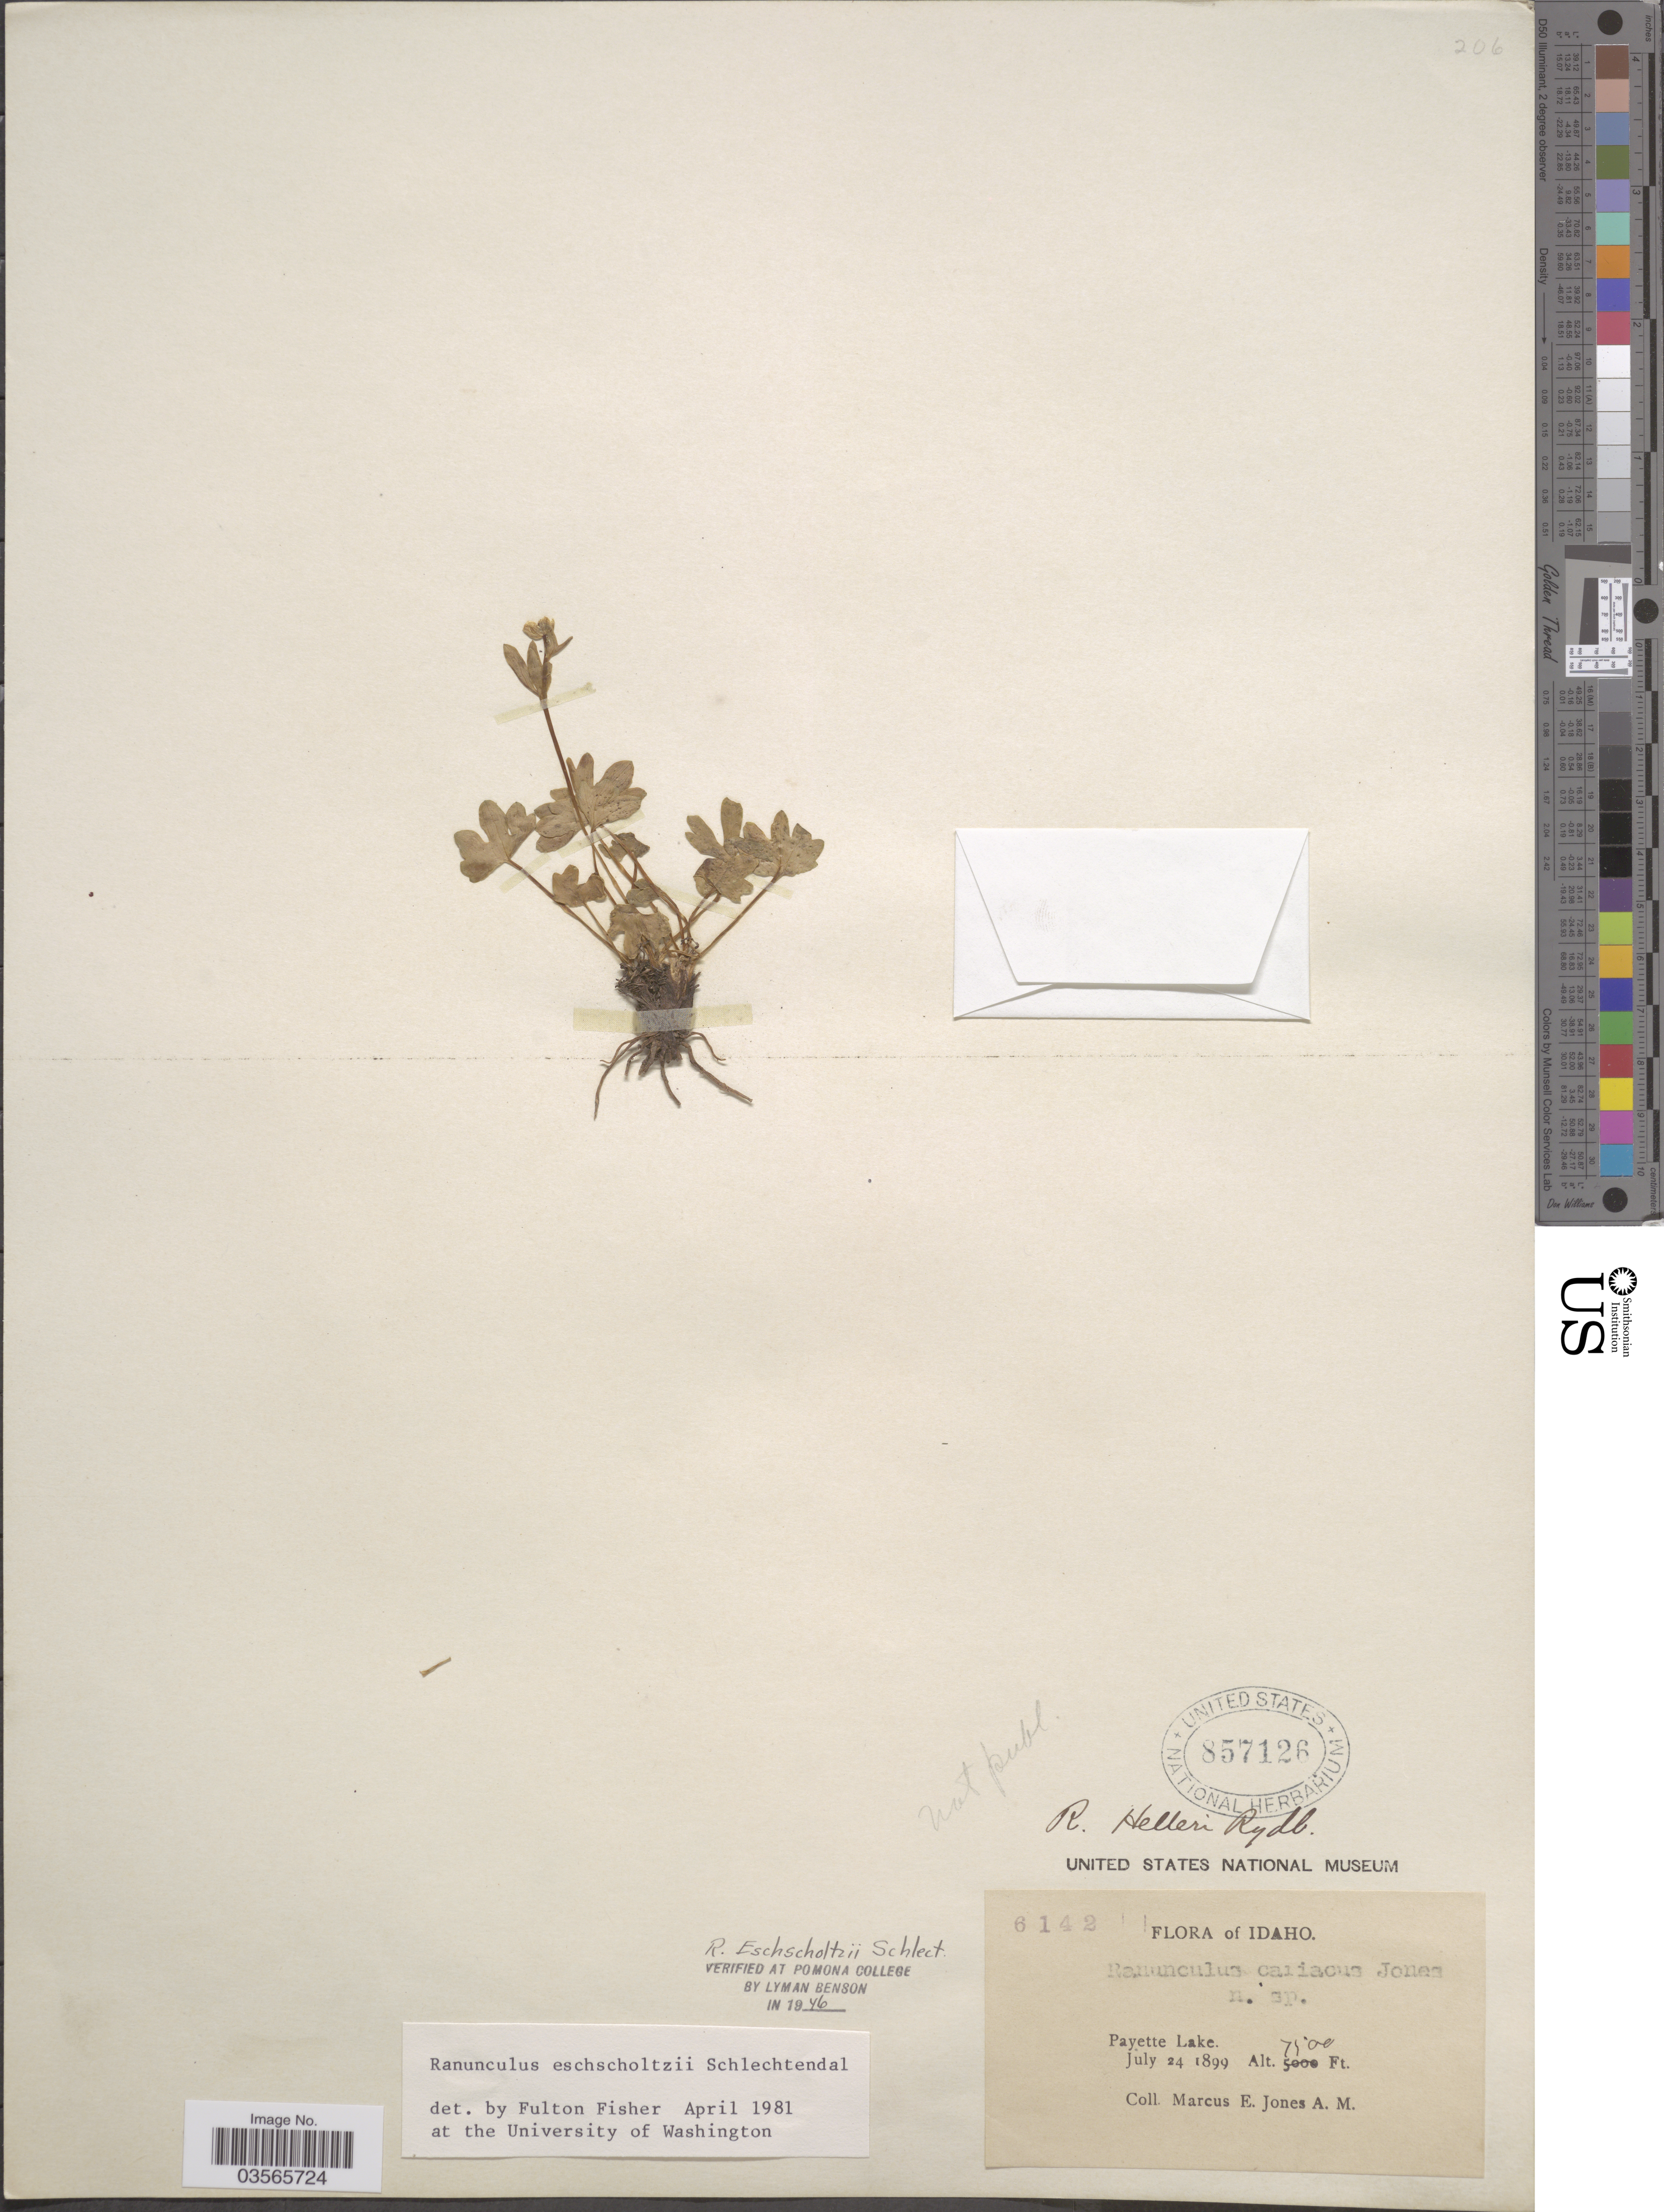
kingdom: Plantae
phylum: Tracheophyta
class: Magnoliopsida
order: Ranunculales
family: Ranunculaceae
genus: Ranunculus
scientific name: Ranunculus eschscholtzii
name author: Schltdl.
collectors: M. E. Jones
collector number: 6142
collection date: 1899-07-24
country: United States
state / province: Idaho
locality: Payette Lake.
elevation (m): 2286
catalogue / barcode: US 857126